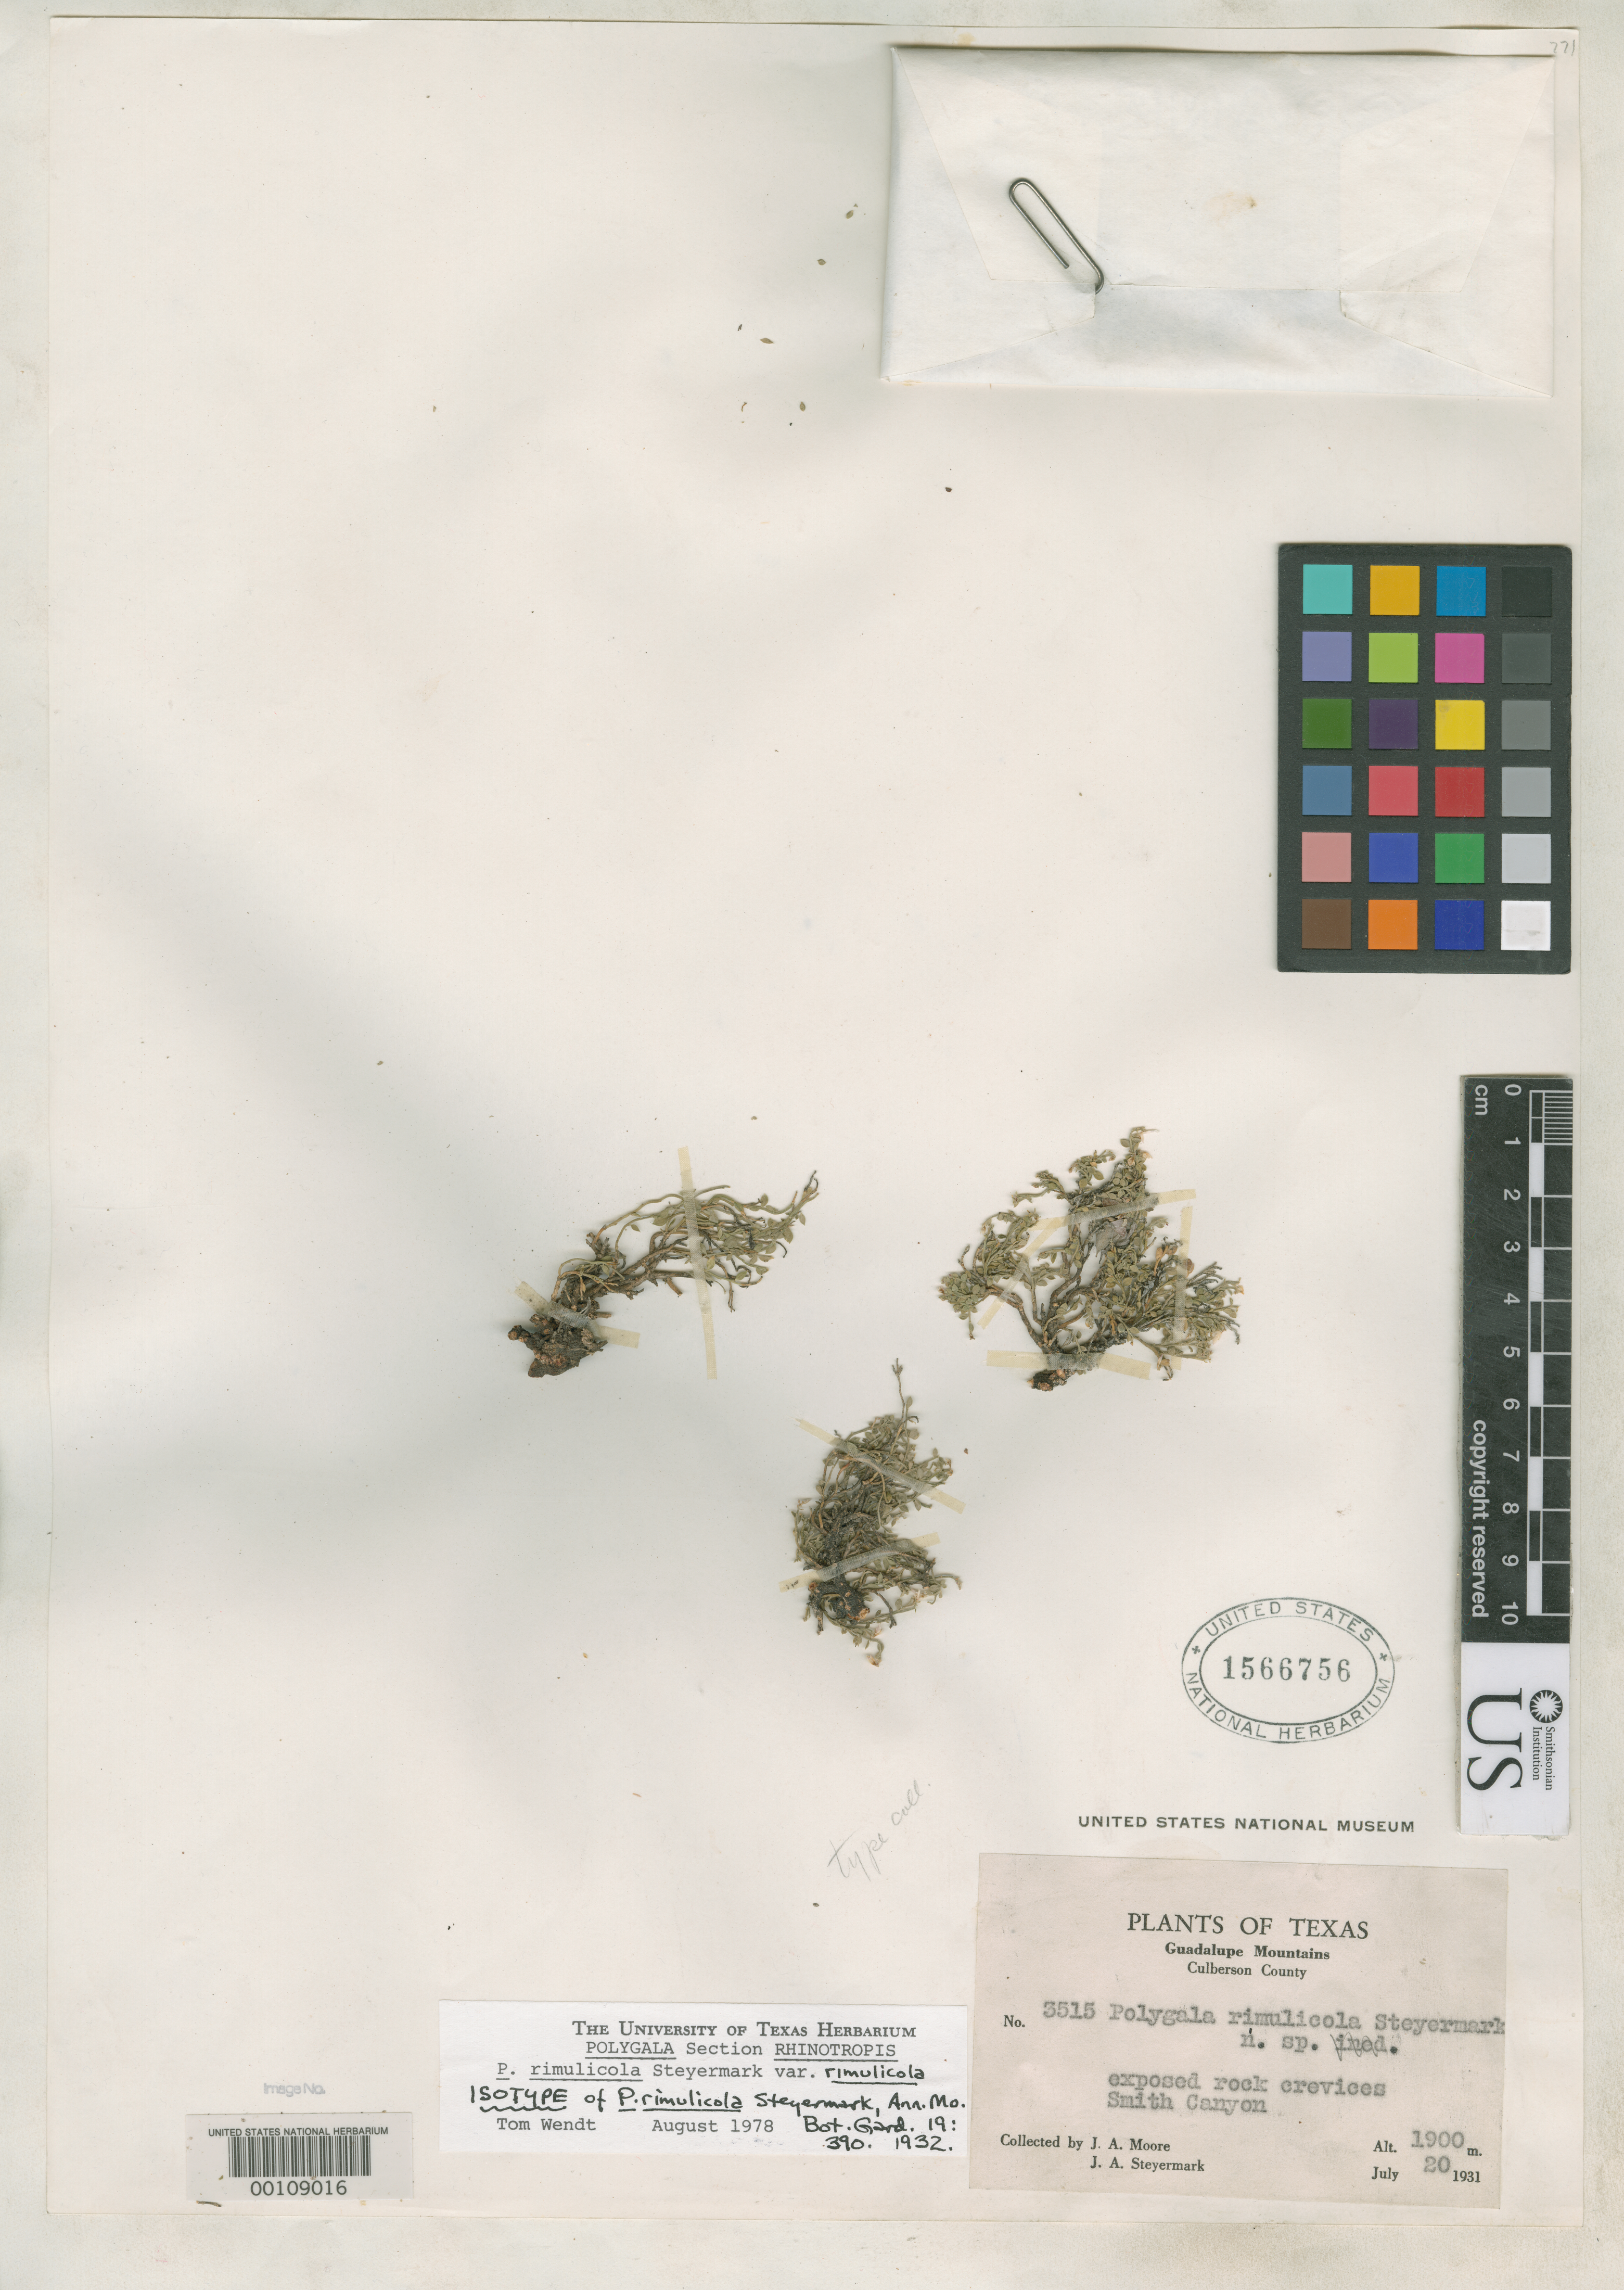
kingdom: Plantae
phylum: Tracheophyta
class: Magnoliopsida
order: Fabales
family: Polygalaceae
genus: Polygala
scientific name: Polygala rimulicola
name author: Steyerm.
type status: Isotype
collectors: J. Moore & J. Steyermark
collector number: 3515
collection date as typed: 20 Jul 1931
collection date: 1931-07-20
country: United States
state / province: Texas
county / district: Culberson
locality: Guadalupe Mountains.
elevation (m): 1900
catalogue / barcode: US 1566756